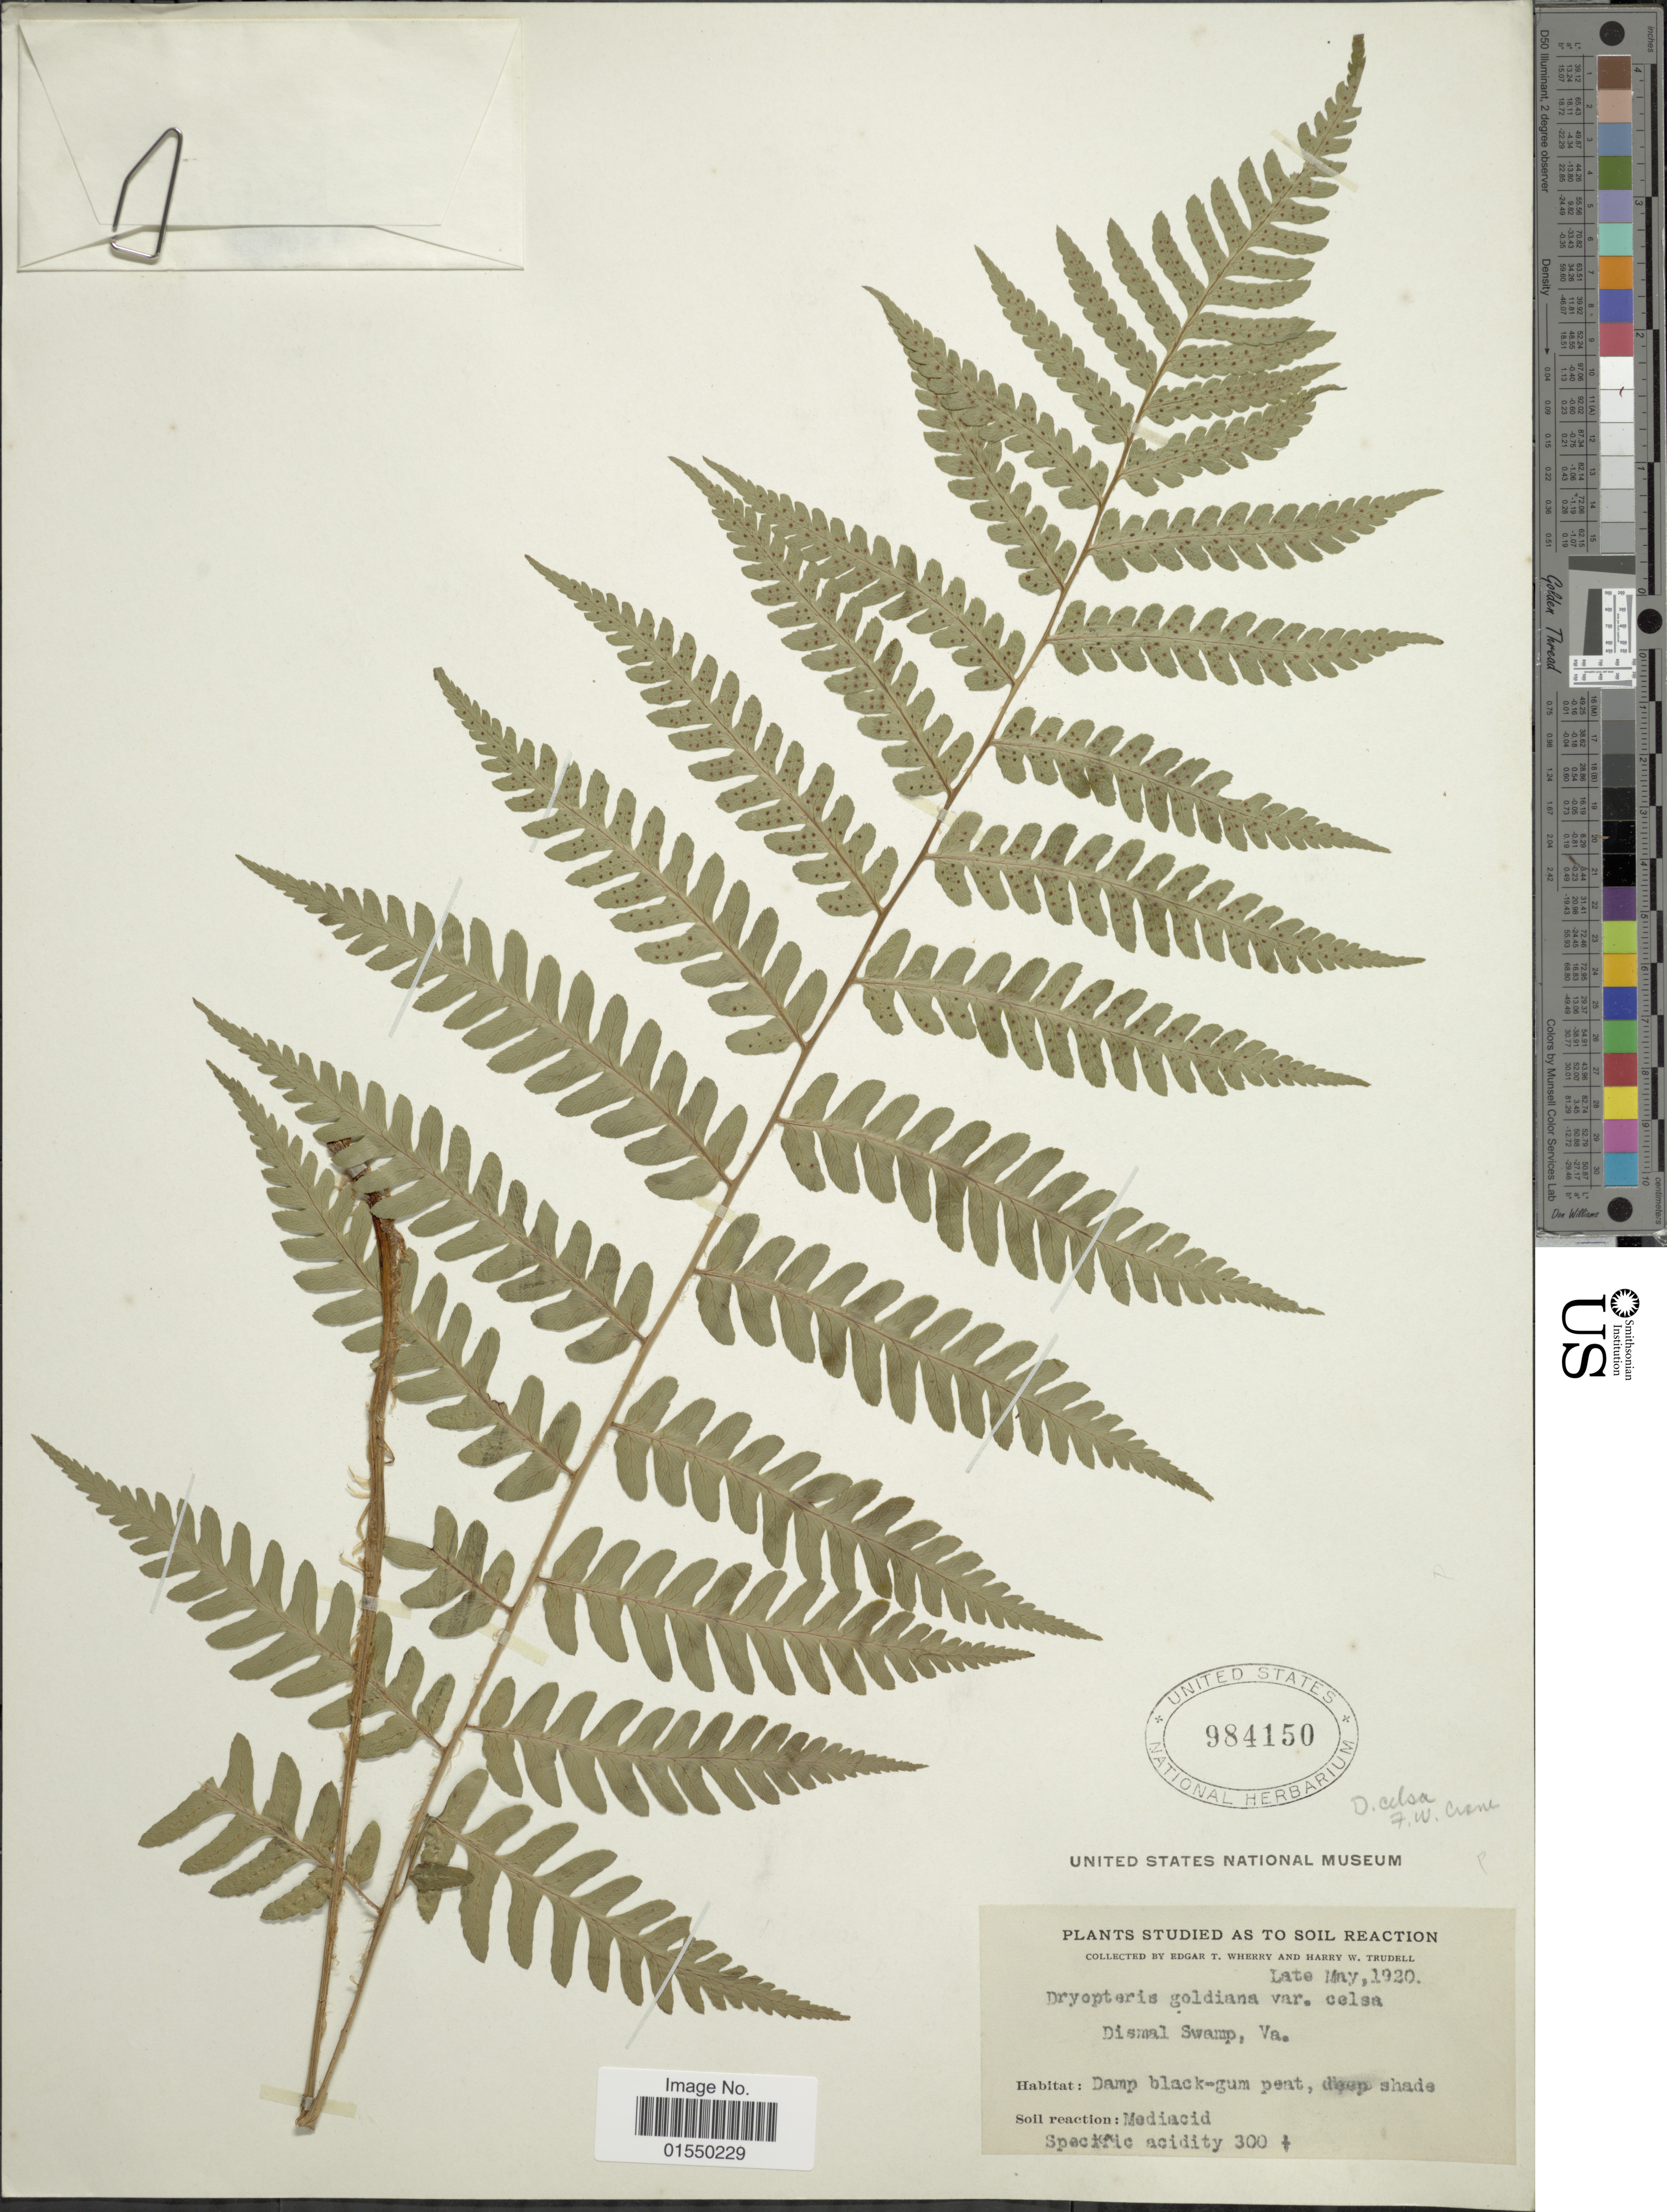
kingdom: Plantae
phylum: Tracheophyta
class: Polypodiopsida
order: Polypodiales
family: Dryopteridaceae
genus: Dryopteris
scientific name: Dryopteris celsa (W. Palmer) Knowlt., W. Palmer & C.L. Pollard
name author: (W. Palmer) Knowlt. et al.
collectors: E. T. Wherry & H. Trudell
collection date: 1920-05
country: United States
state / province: Virginia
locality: Dismal Swamp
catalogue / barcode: US 984150